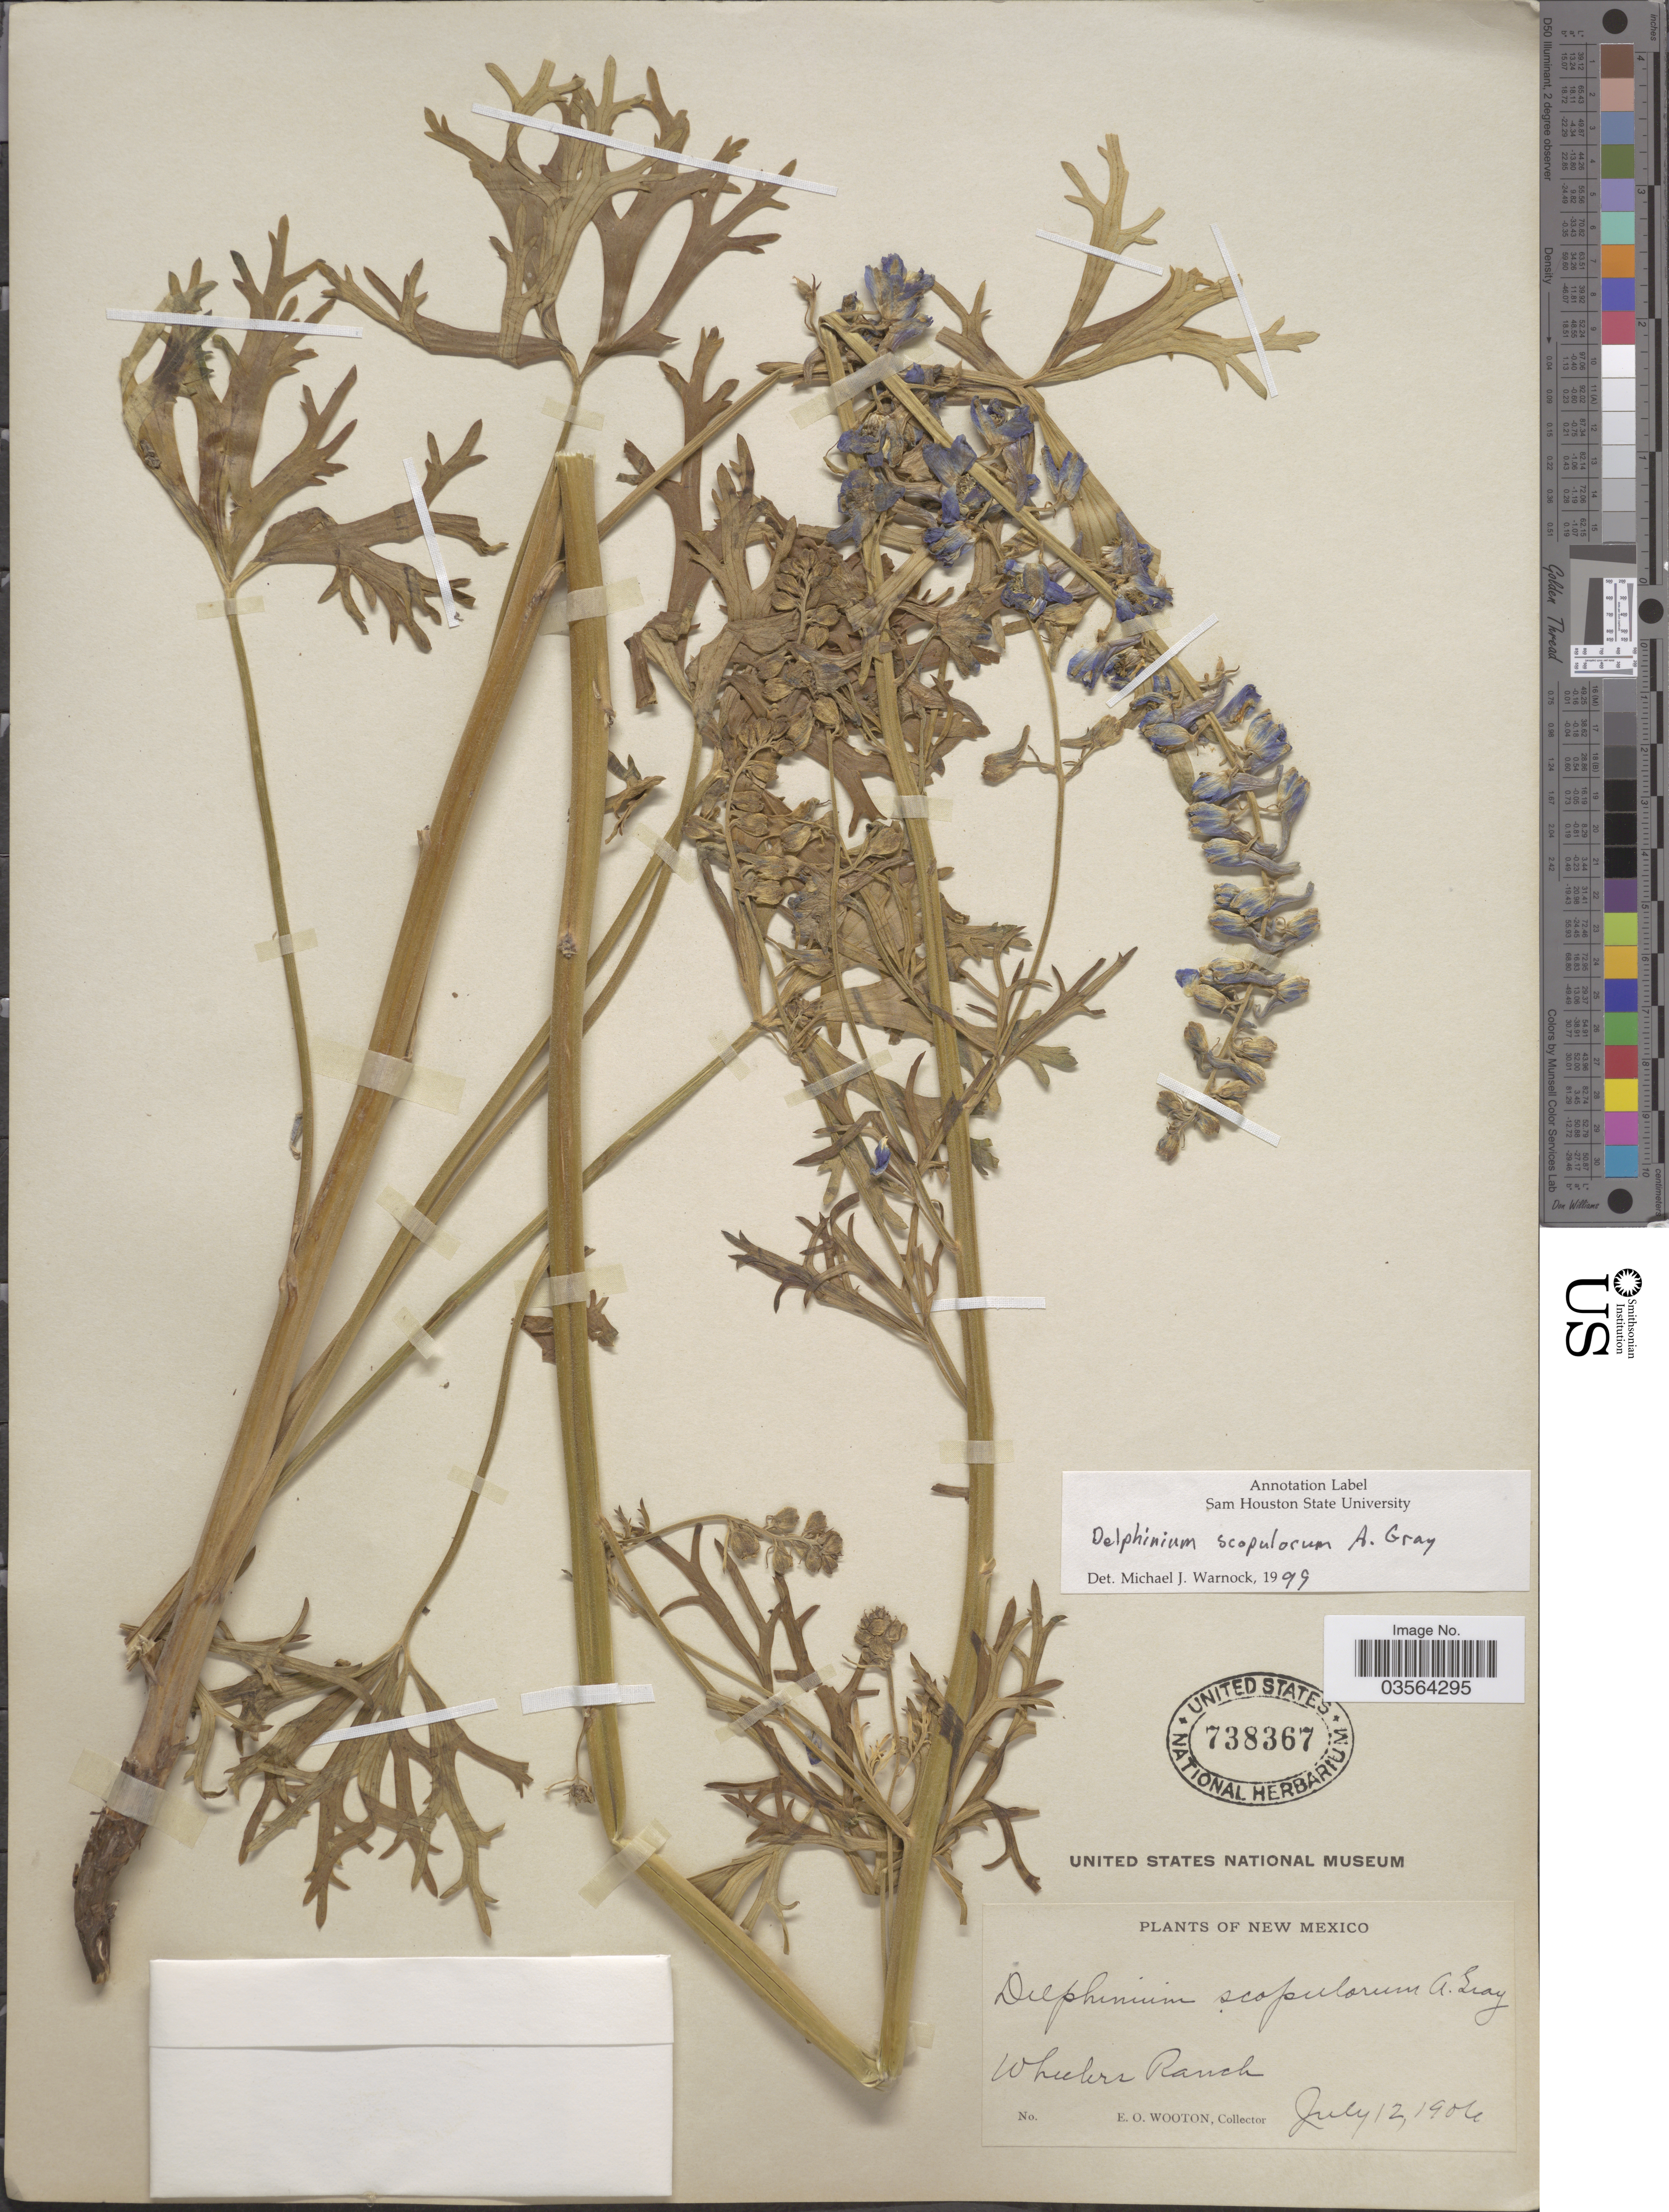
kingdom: Plantae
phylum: Tracheophyta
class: Magnoliopsida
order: Ranunculales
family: Ranunculaceae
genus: Delphinium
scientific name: Delphinium scopulorum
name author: A. Gray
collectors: E. O. Wooton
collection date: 1906-07-12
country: United States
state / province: New Mexico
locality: Wheelers Ranch.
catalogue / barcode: US 738367